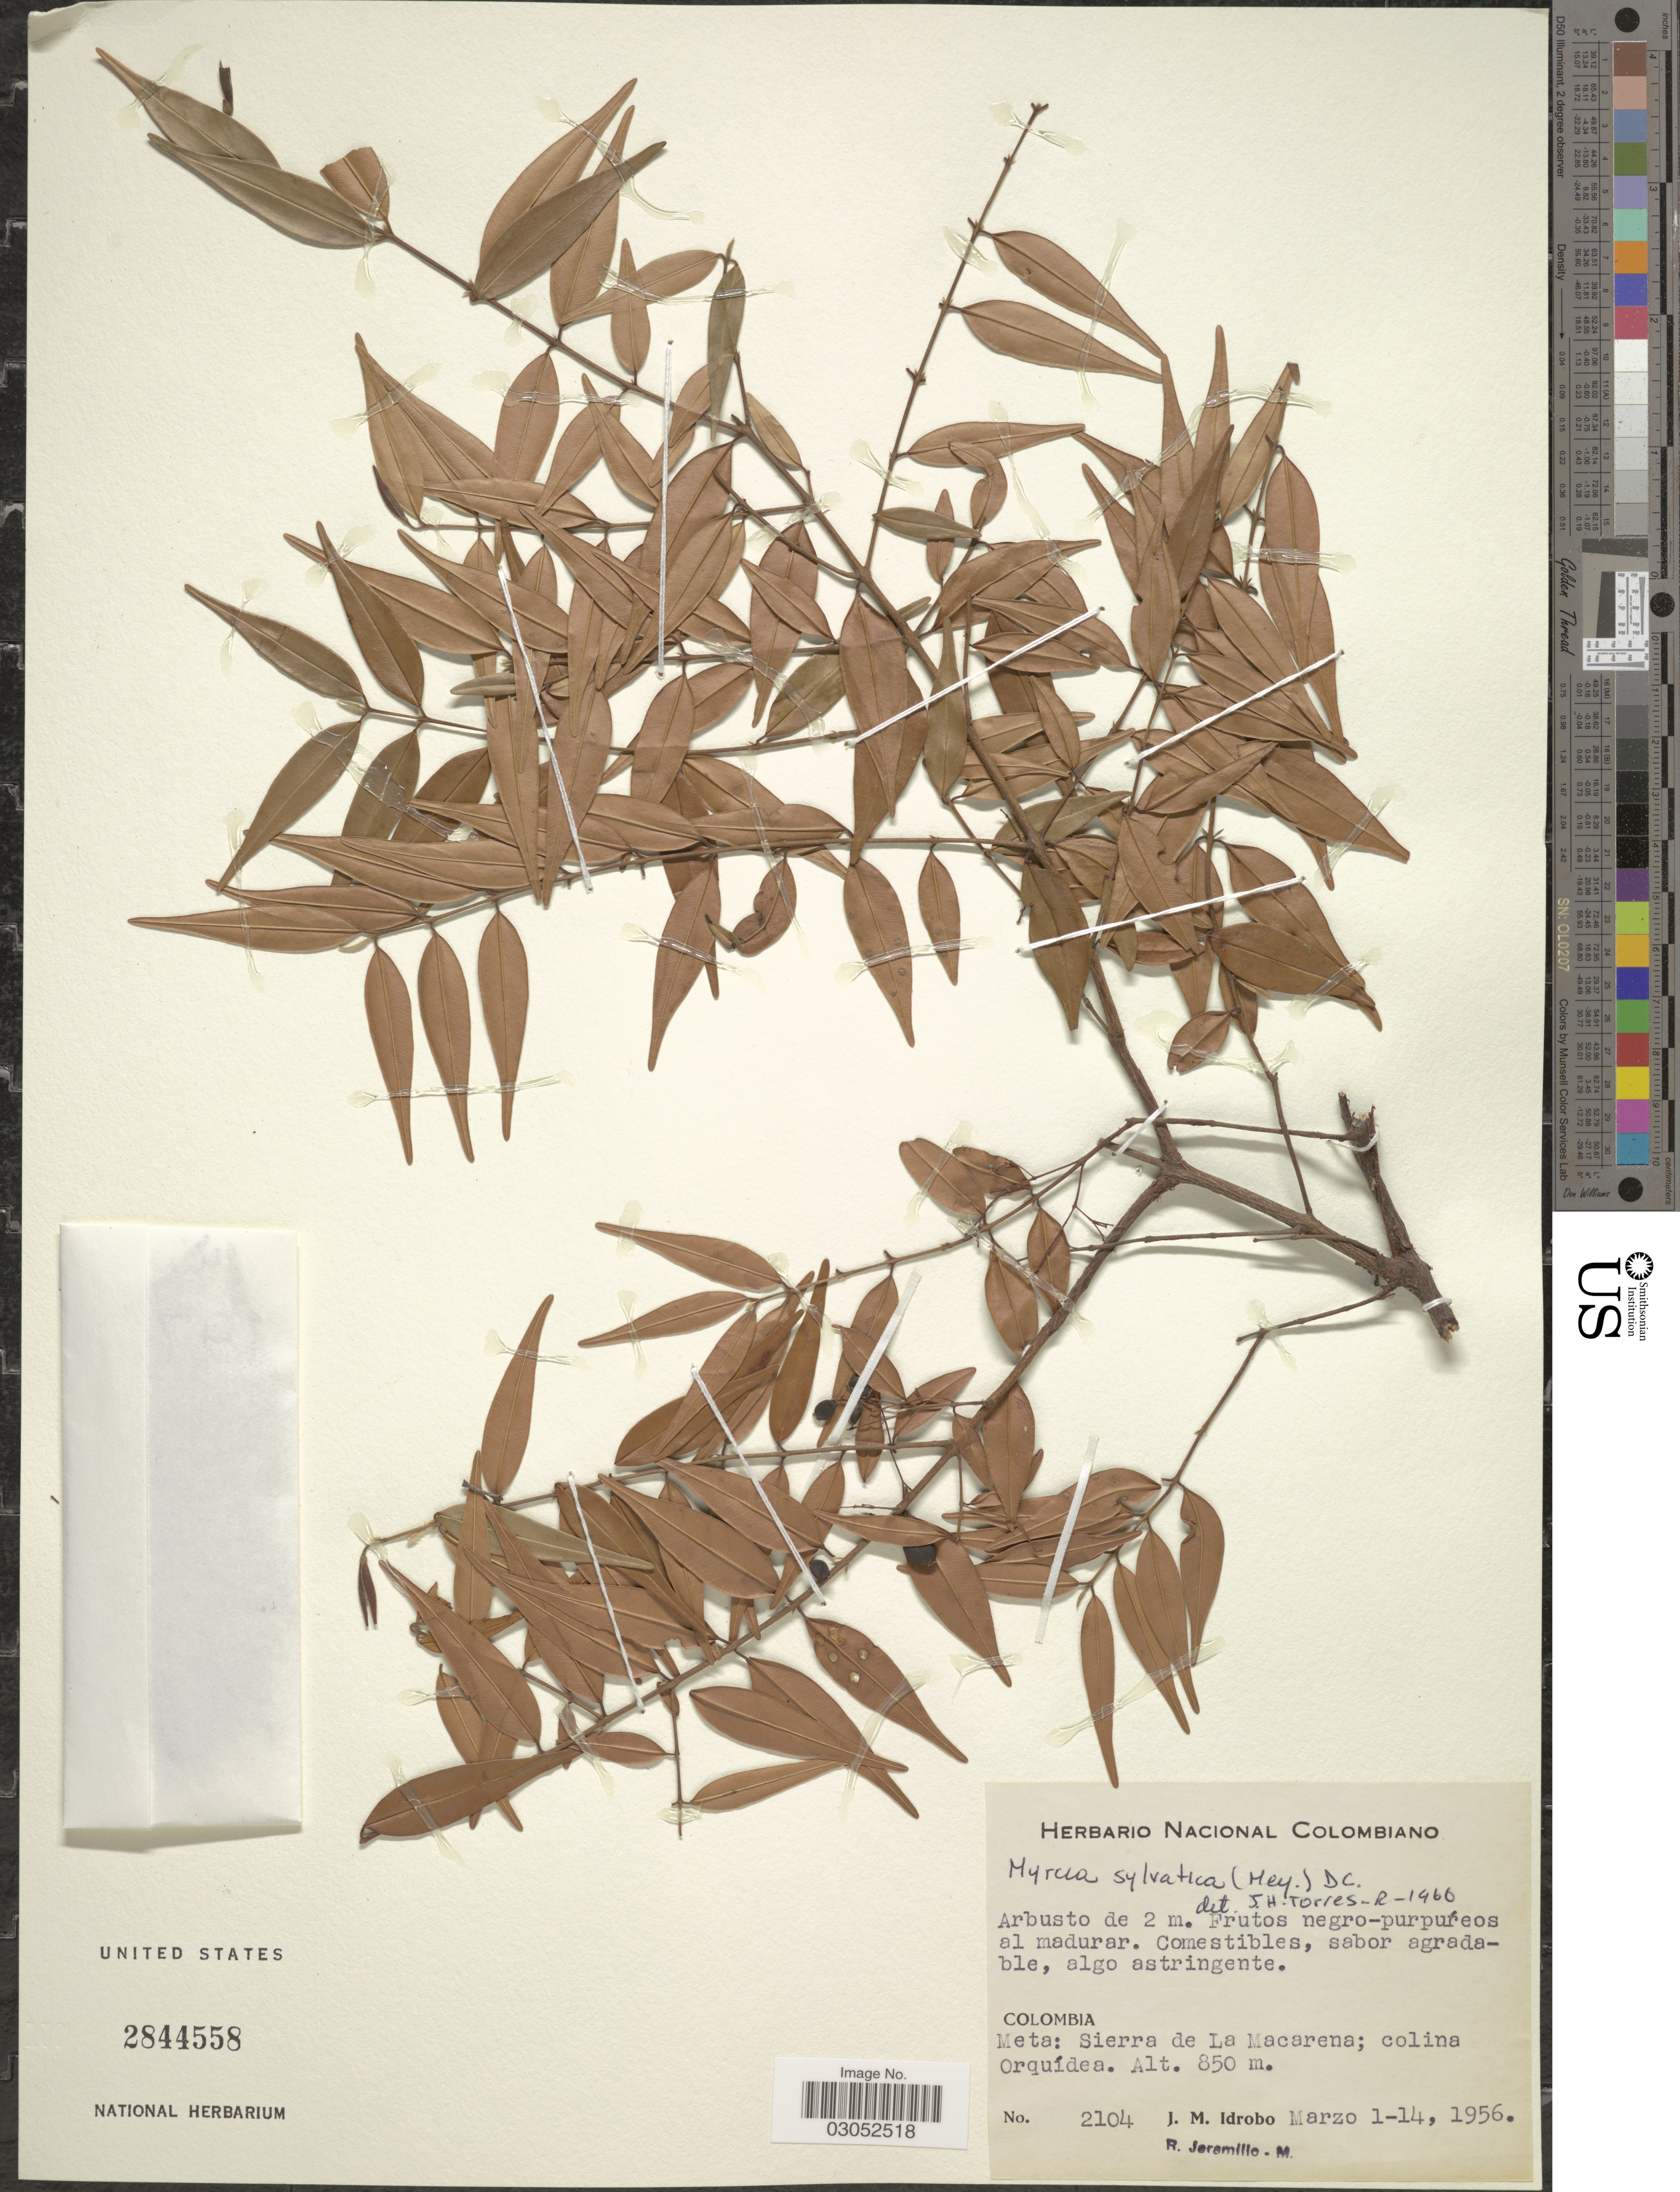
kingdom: Plantae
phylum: Tracheophyta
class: Magnoliopsida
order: Myrtales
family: Myrtaceae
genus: Myrcia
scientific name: Myrcia sylvatica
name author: (G. Mey.) DC.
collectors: J. M. Idrobo & R. Jaramillo M.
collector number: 2104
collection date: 1956-03-01/1956-03-14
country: Colombia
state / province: Meta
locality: Meta: Sierra de La Macarena; colina Orquídea.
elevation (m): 850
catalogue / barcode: US 2844558